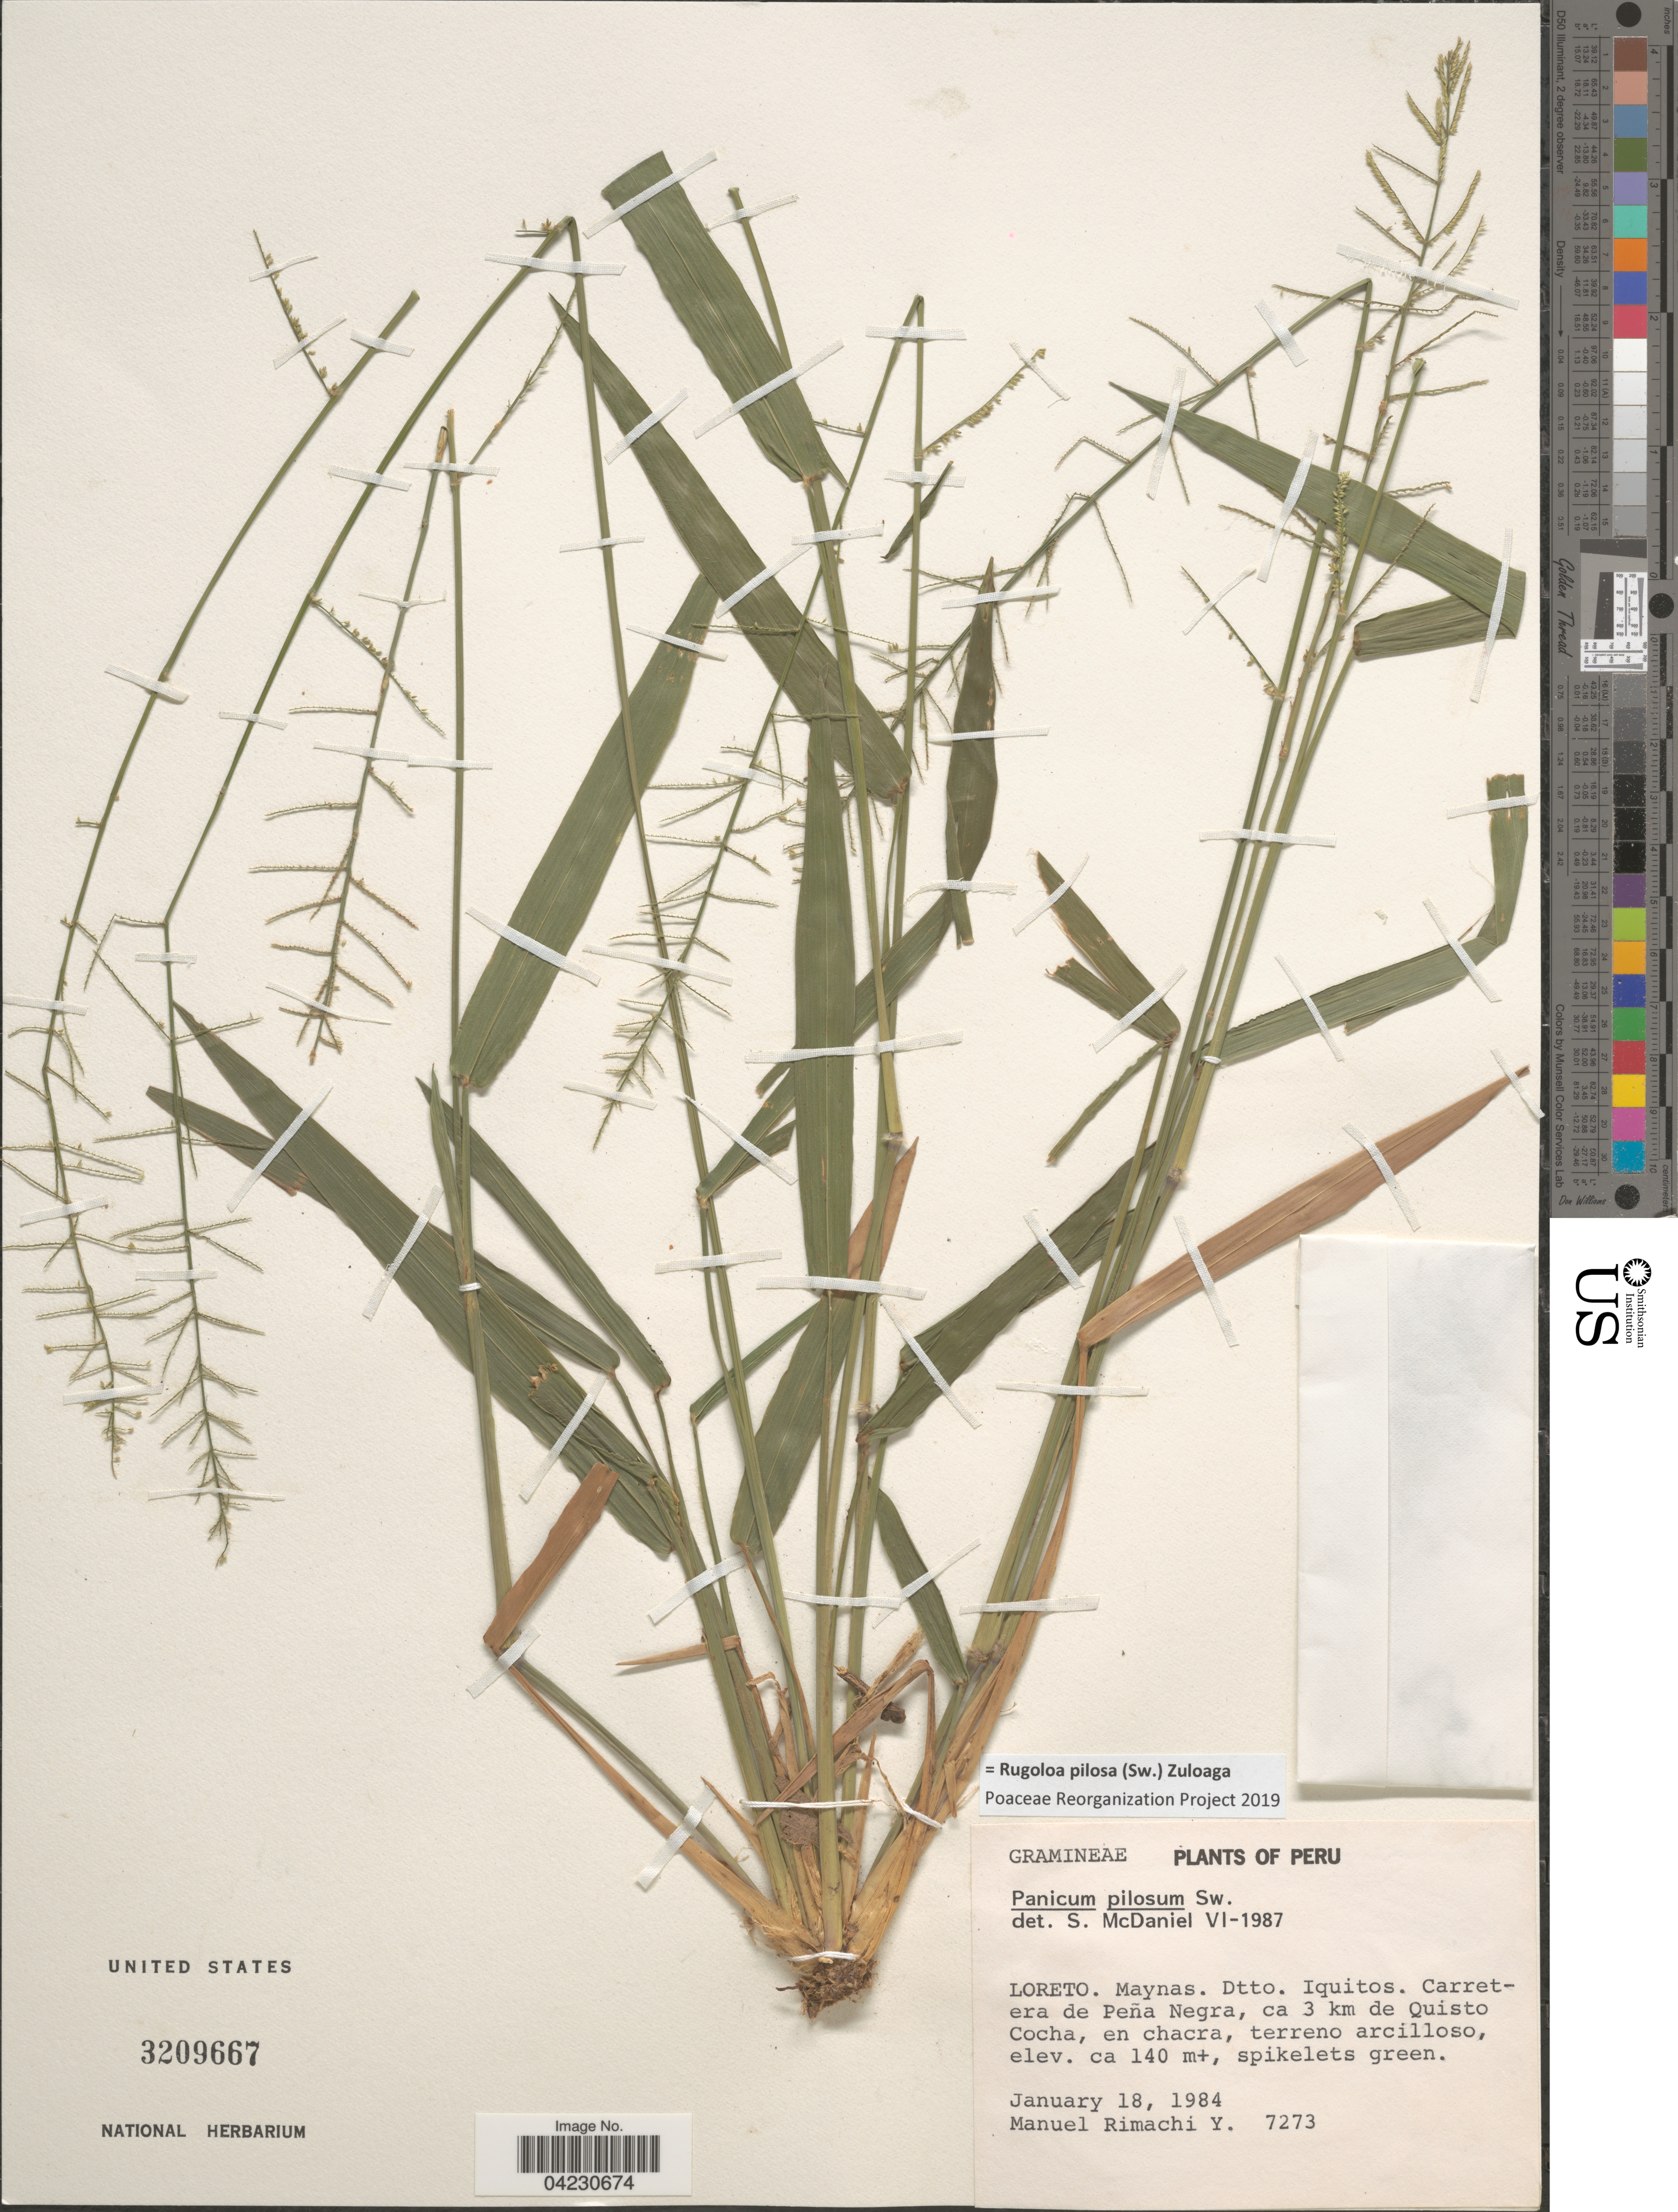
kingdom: Plantae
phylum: Tracheophyta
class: Liliopsida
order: Poales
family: Poaceae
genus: Rugoloa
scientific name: Rugoloa pilosa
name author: (Sw.) Zuloaga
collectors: M. Rimachi Y.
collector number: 7273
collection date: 1984-01-18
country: Peru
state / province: Loreto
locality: Maynas. dtto. Iquitos. Carretera de Peña Negra, ca 3 km de Quisto Cocha.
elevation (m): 140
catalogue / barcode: US 3209667